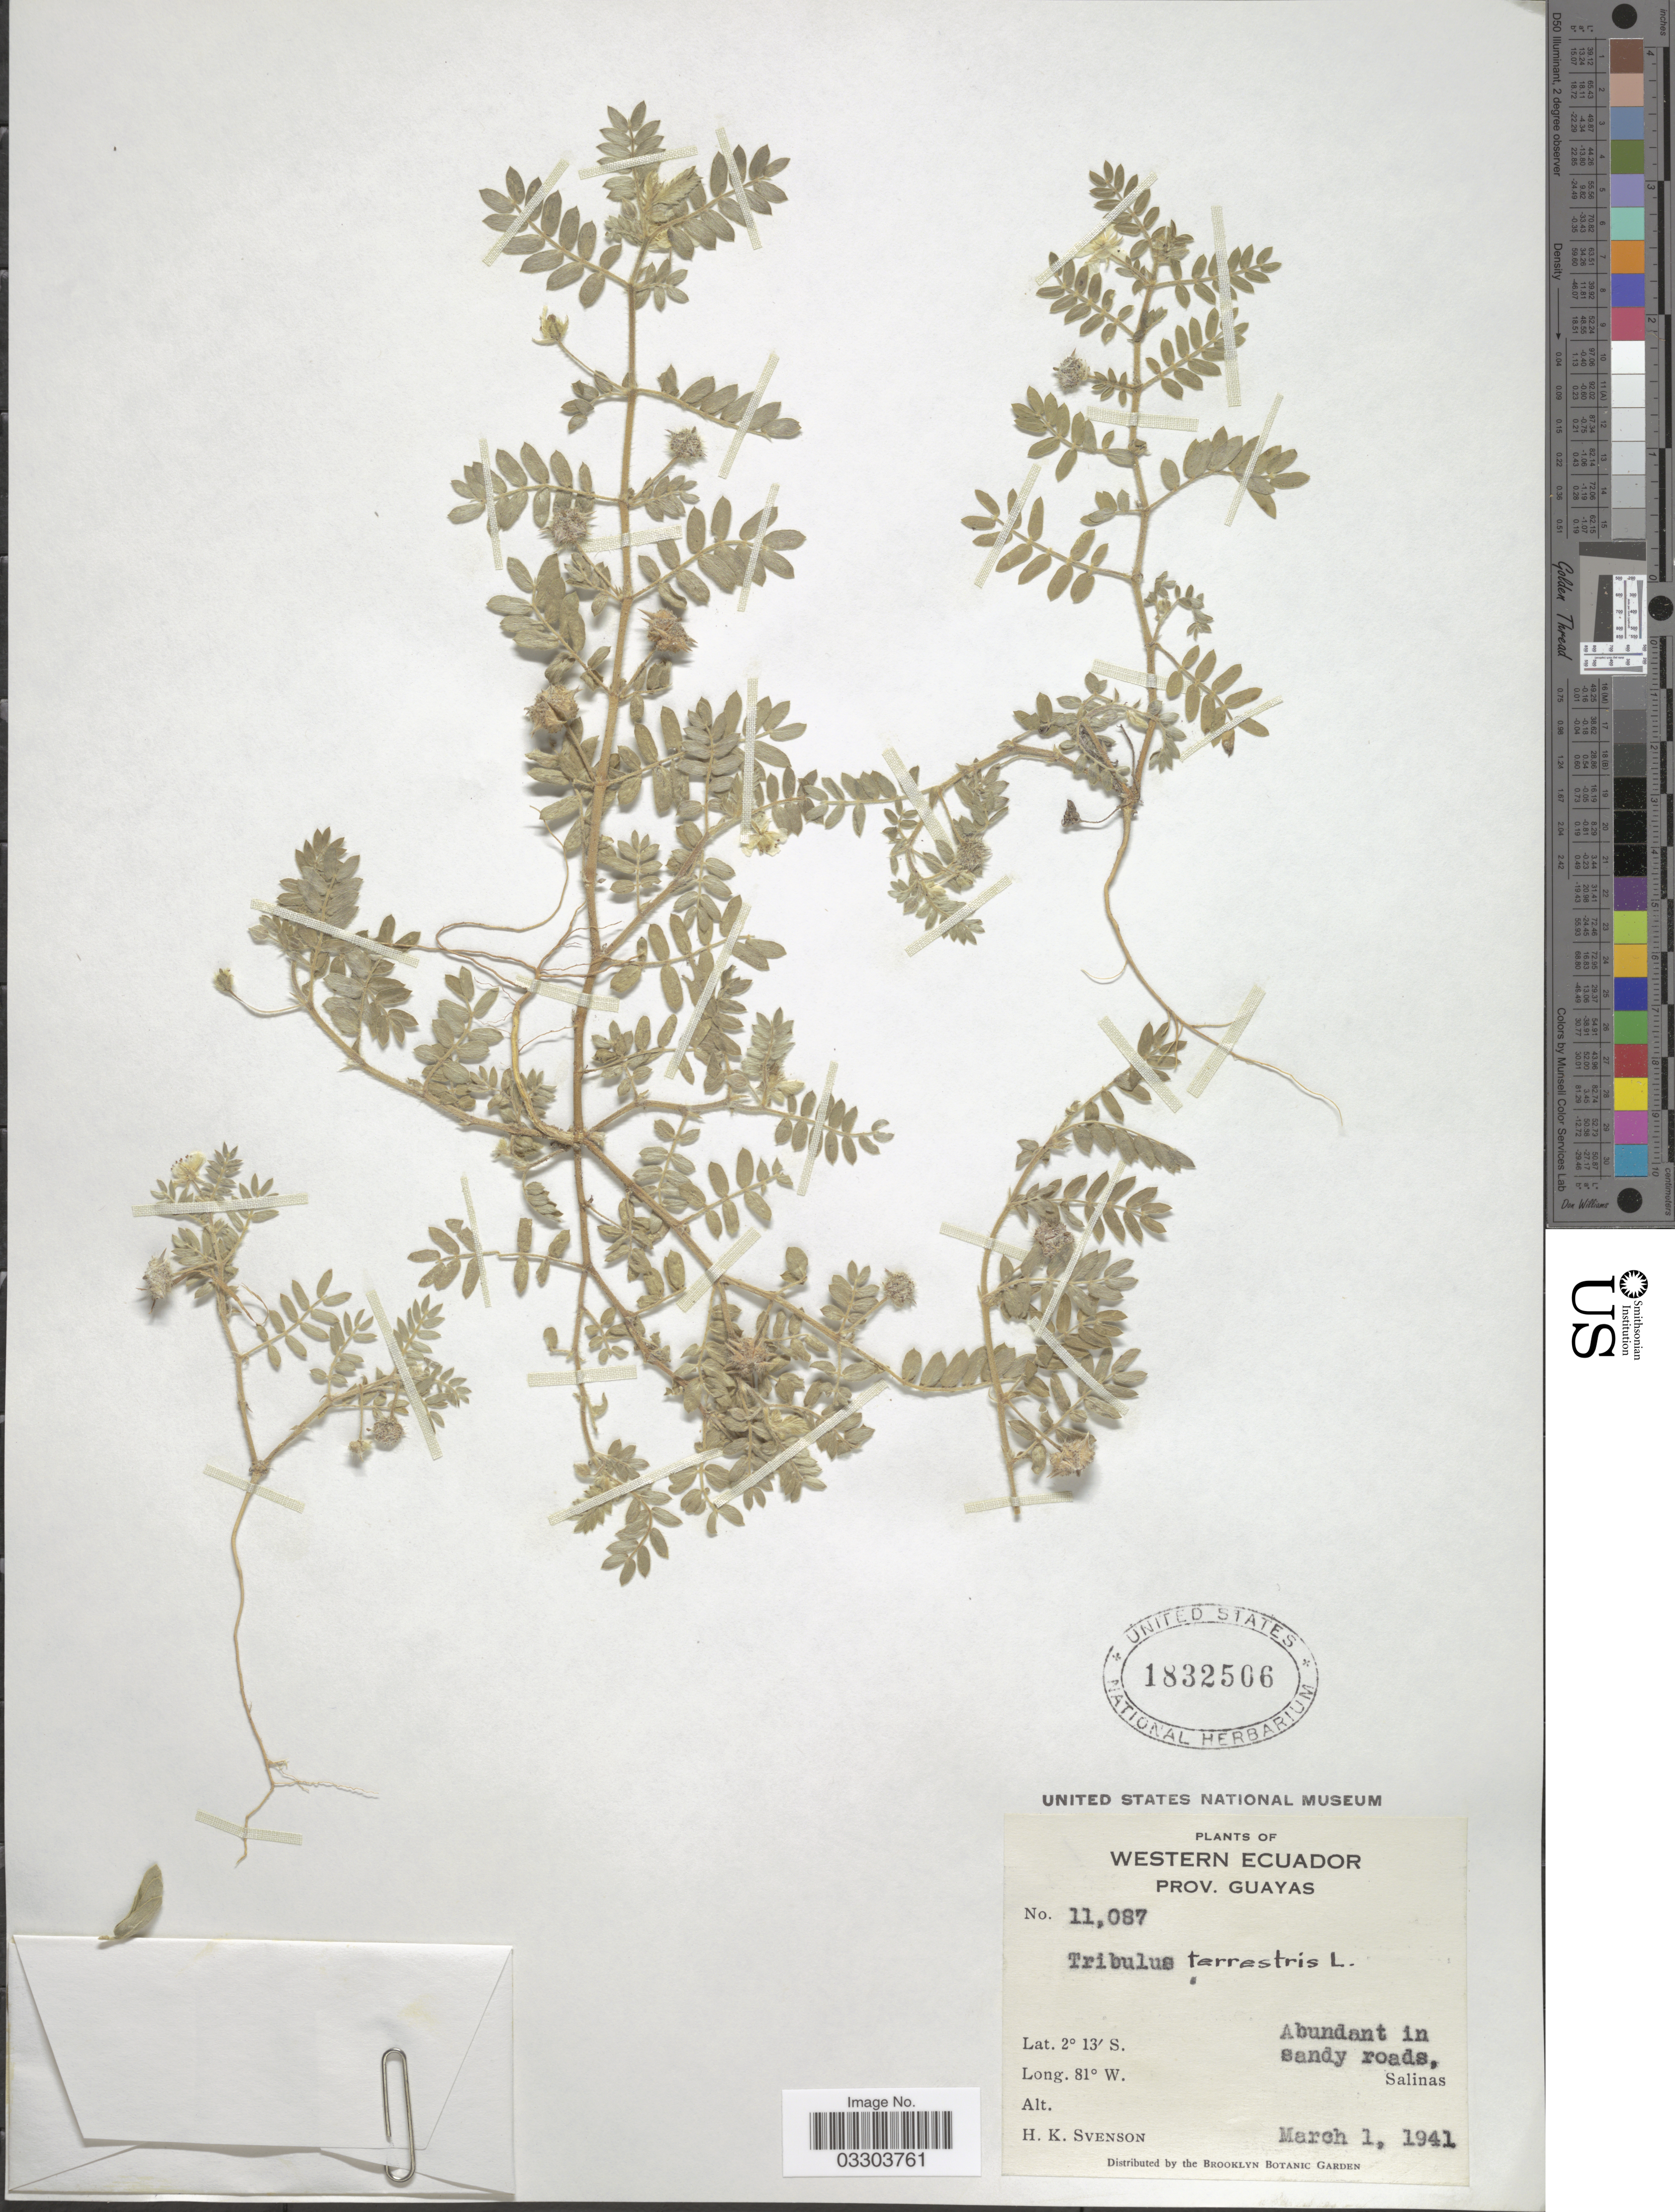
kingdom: Plantae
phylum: Tracheophyta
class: Magnoliopsida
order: Zygophyllales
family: Zygophyllaceae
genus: Tribulus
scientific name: Tribulus terrestris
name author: L.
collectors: H. K. Svenson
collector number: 11087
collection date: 1941-03-01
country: Ecuador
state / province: Guayas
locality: Western Ecuador. Salinas.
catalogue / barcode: US 1832506